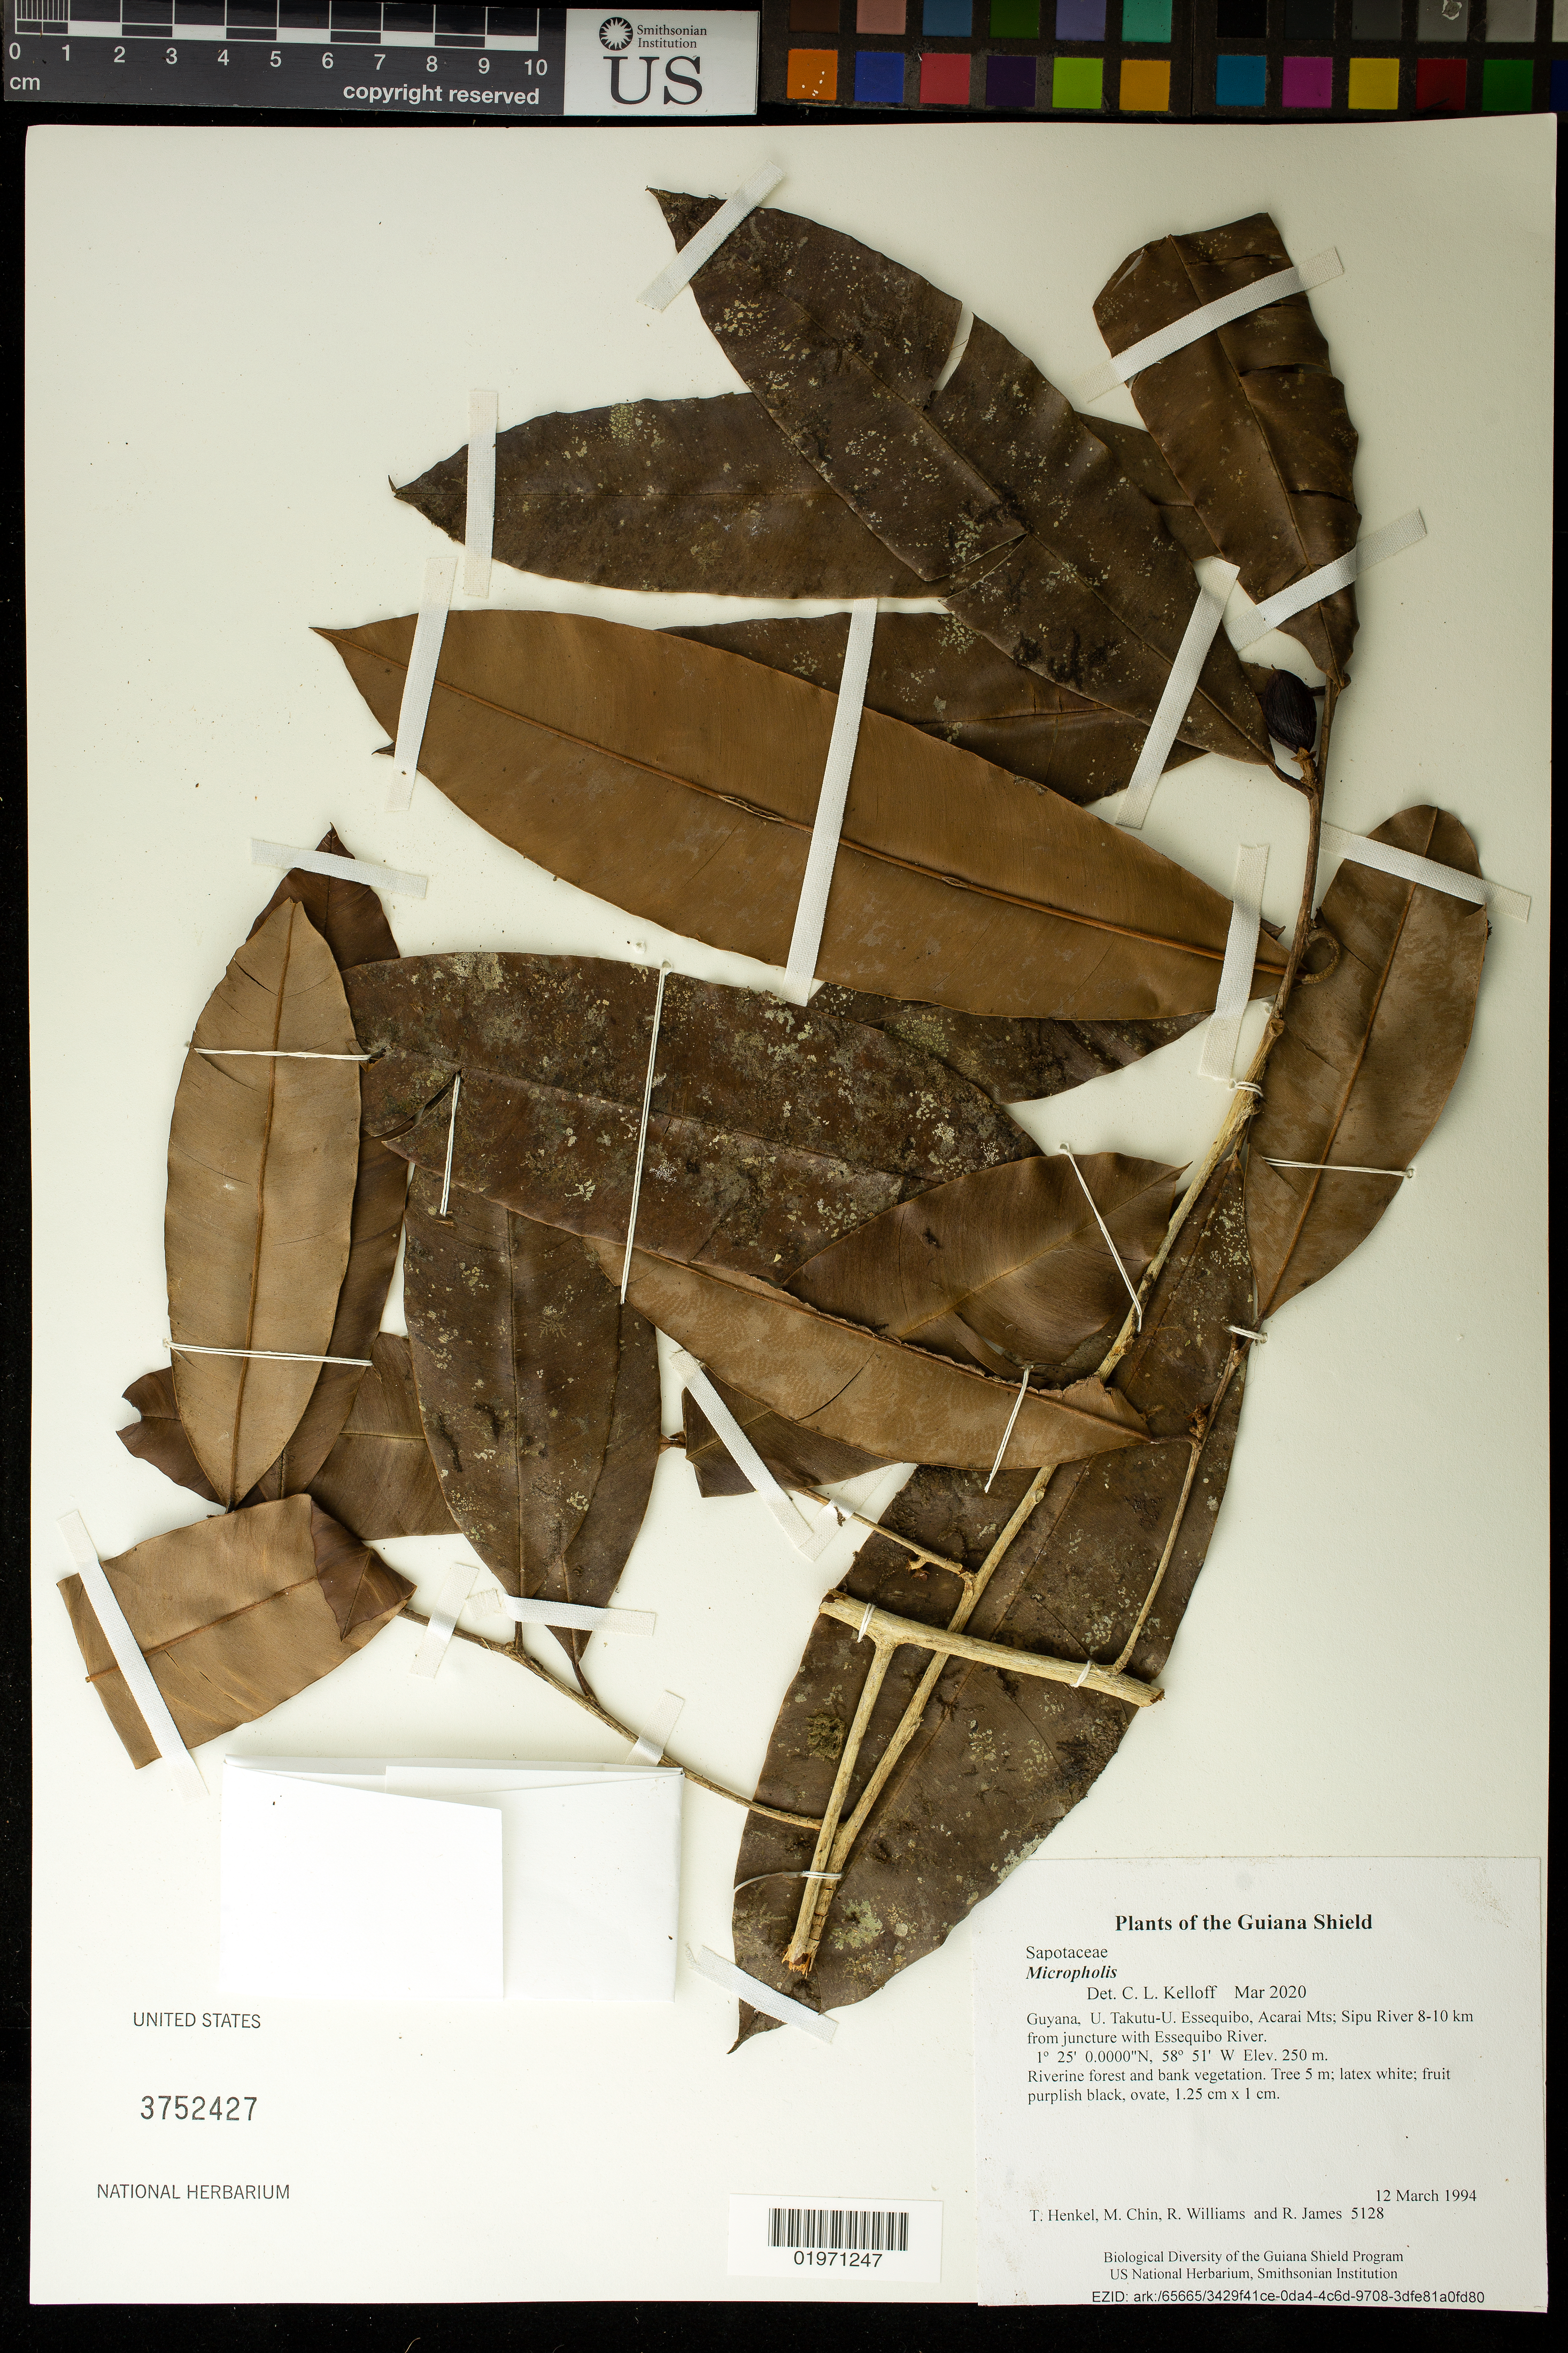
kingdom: Plantae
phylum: Tracheophyta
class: Magnoliopsida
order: Ericales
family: Sapotaceae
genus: Micropholis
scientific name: Micropholis sp.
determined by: Kelloff, C. L.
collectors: T. Henkel, M. Chin, R. Williams & R. James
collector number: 5128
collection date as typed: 12 March 1994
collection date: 1994-03-12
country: Guyana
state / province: U. Takutu-U. Essequibo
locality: Acarai Mts; Sipu River 8-10 km from juncture with Essequibo River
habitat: Riverine forest and bank vegetation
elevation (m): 250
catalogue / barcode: US 3752427